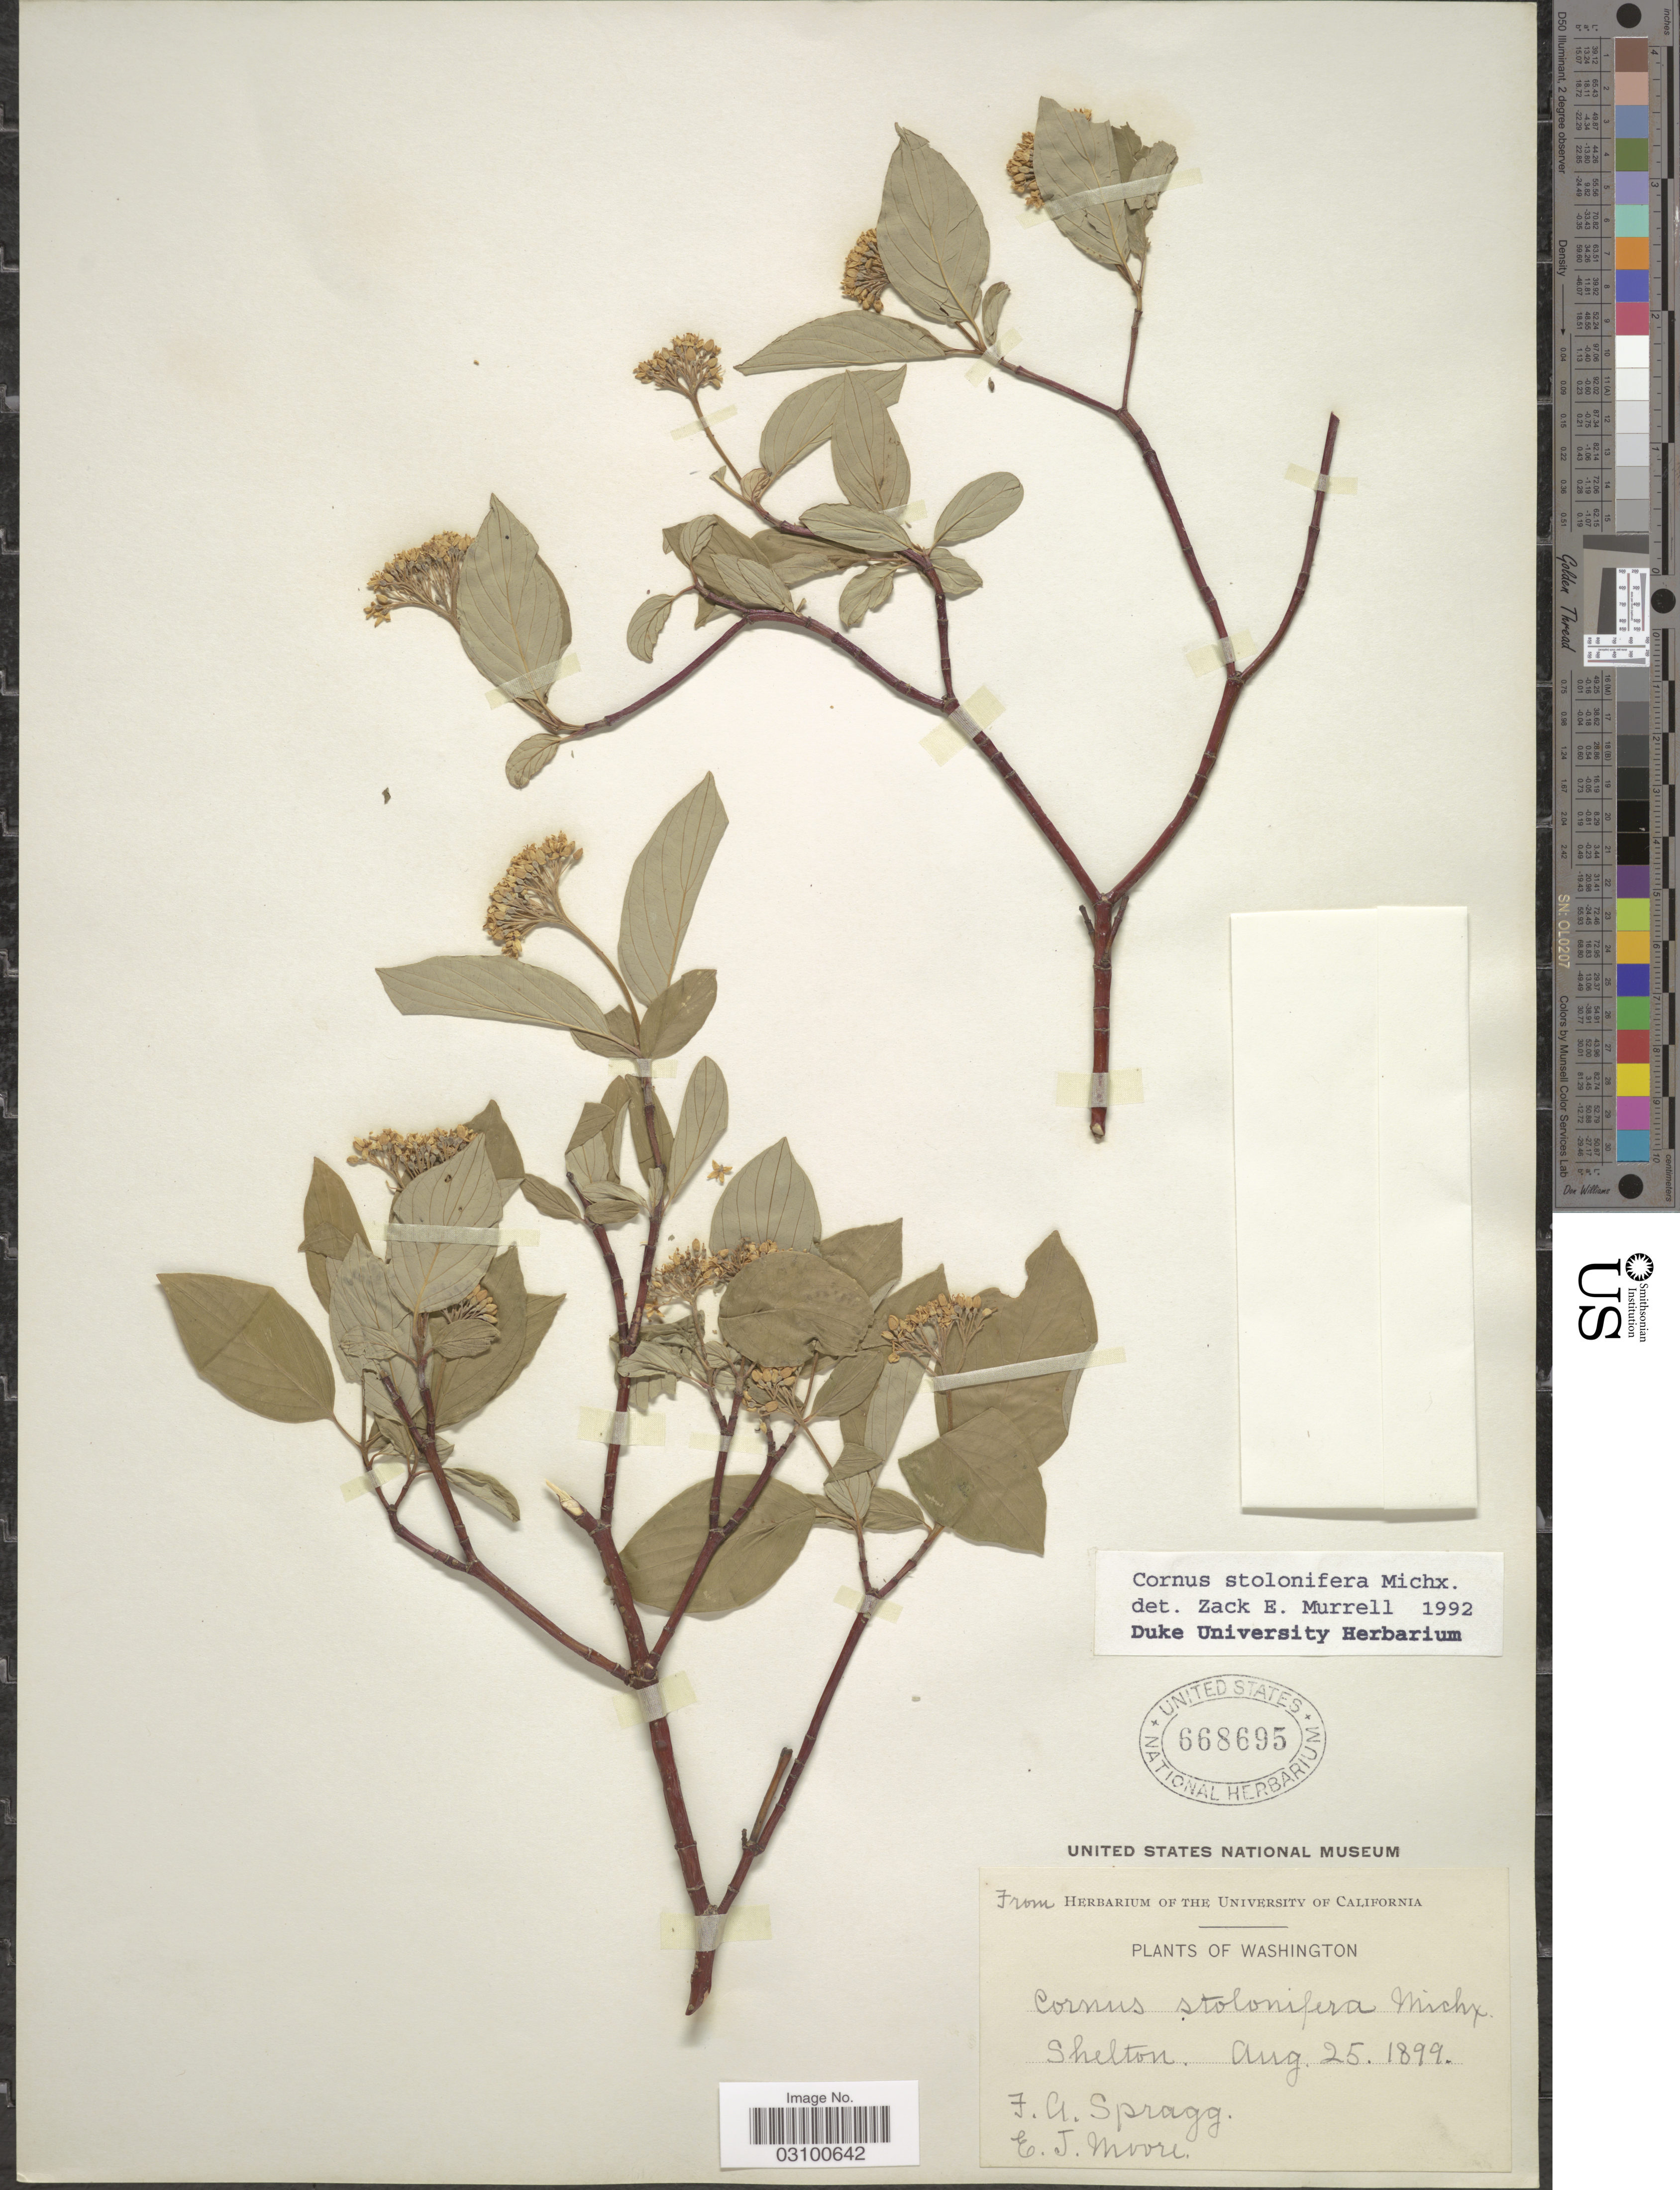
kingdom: Plantae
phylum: Tracheophyta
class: Magnoliopsida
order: Cornales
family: Cornaceae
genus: Cornus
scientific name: Cornus sericea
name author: L.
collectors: F. Spragg & E. Moore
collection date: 1899-08-25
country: United States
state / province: Washington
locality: Shelton.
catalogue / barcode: US 668695